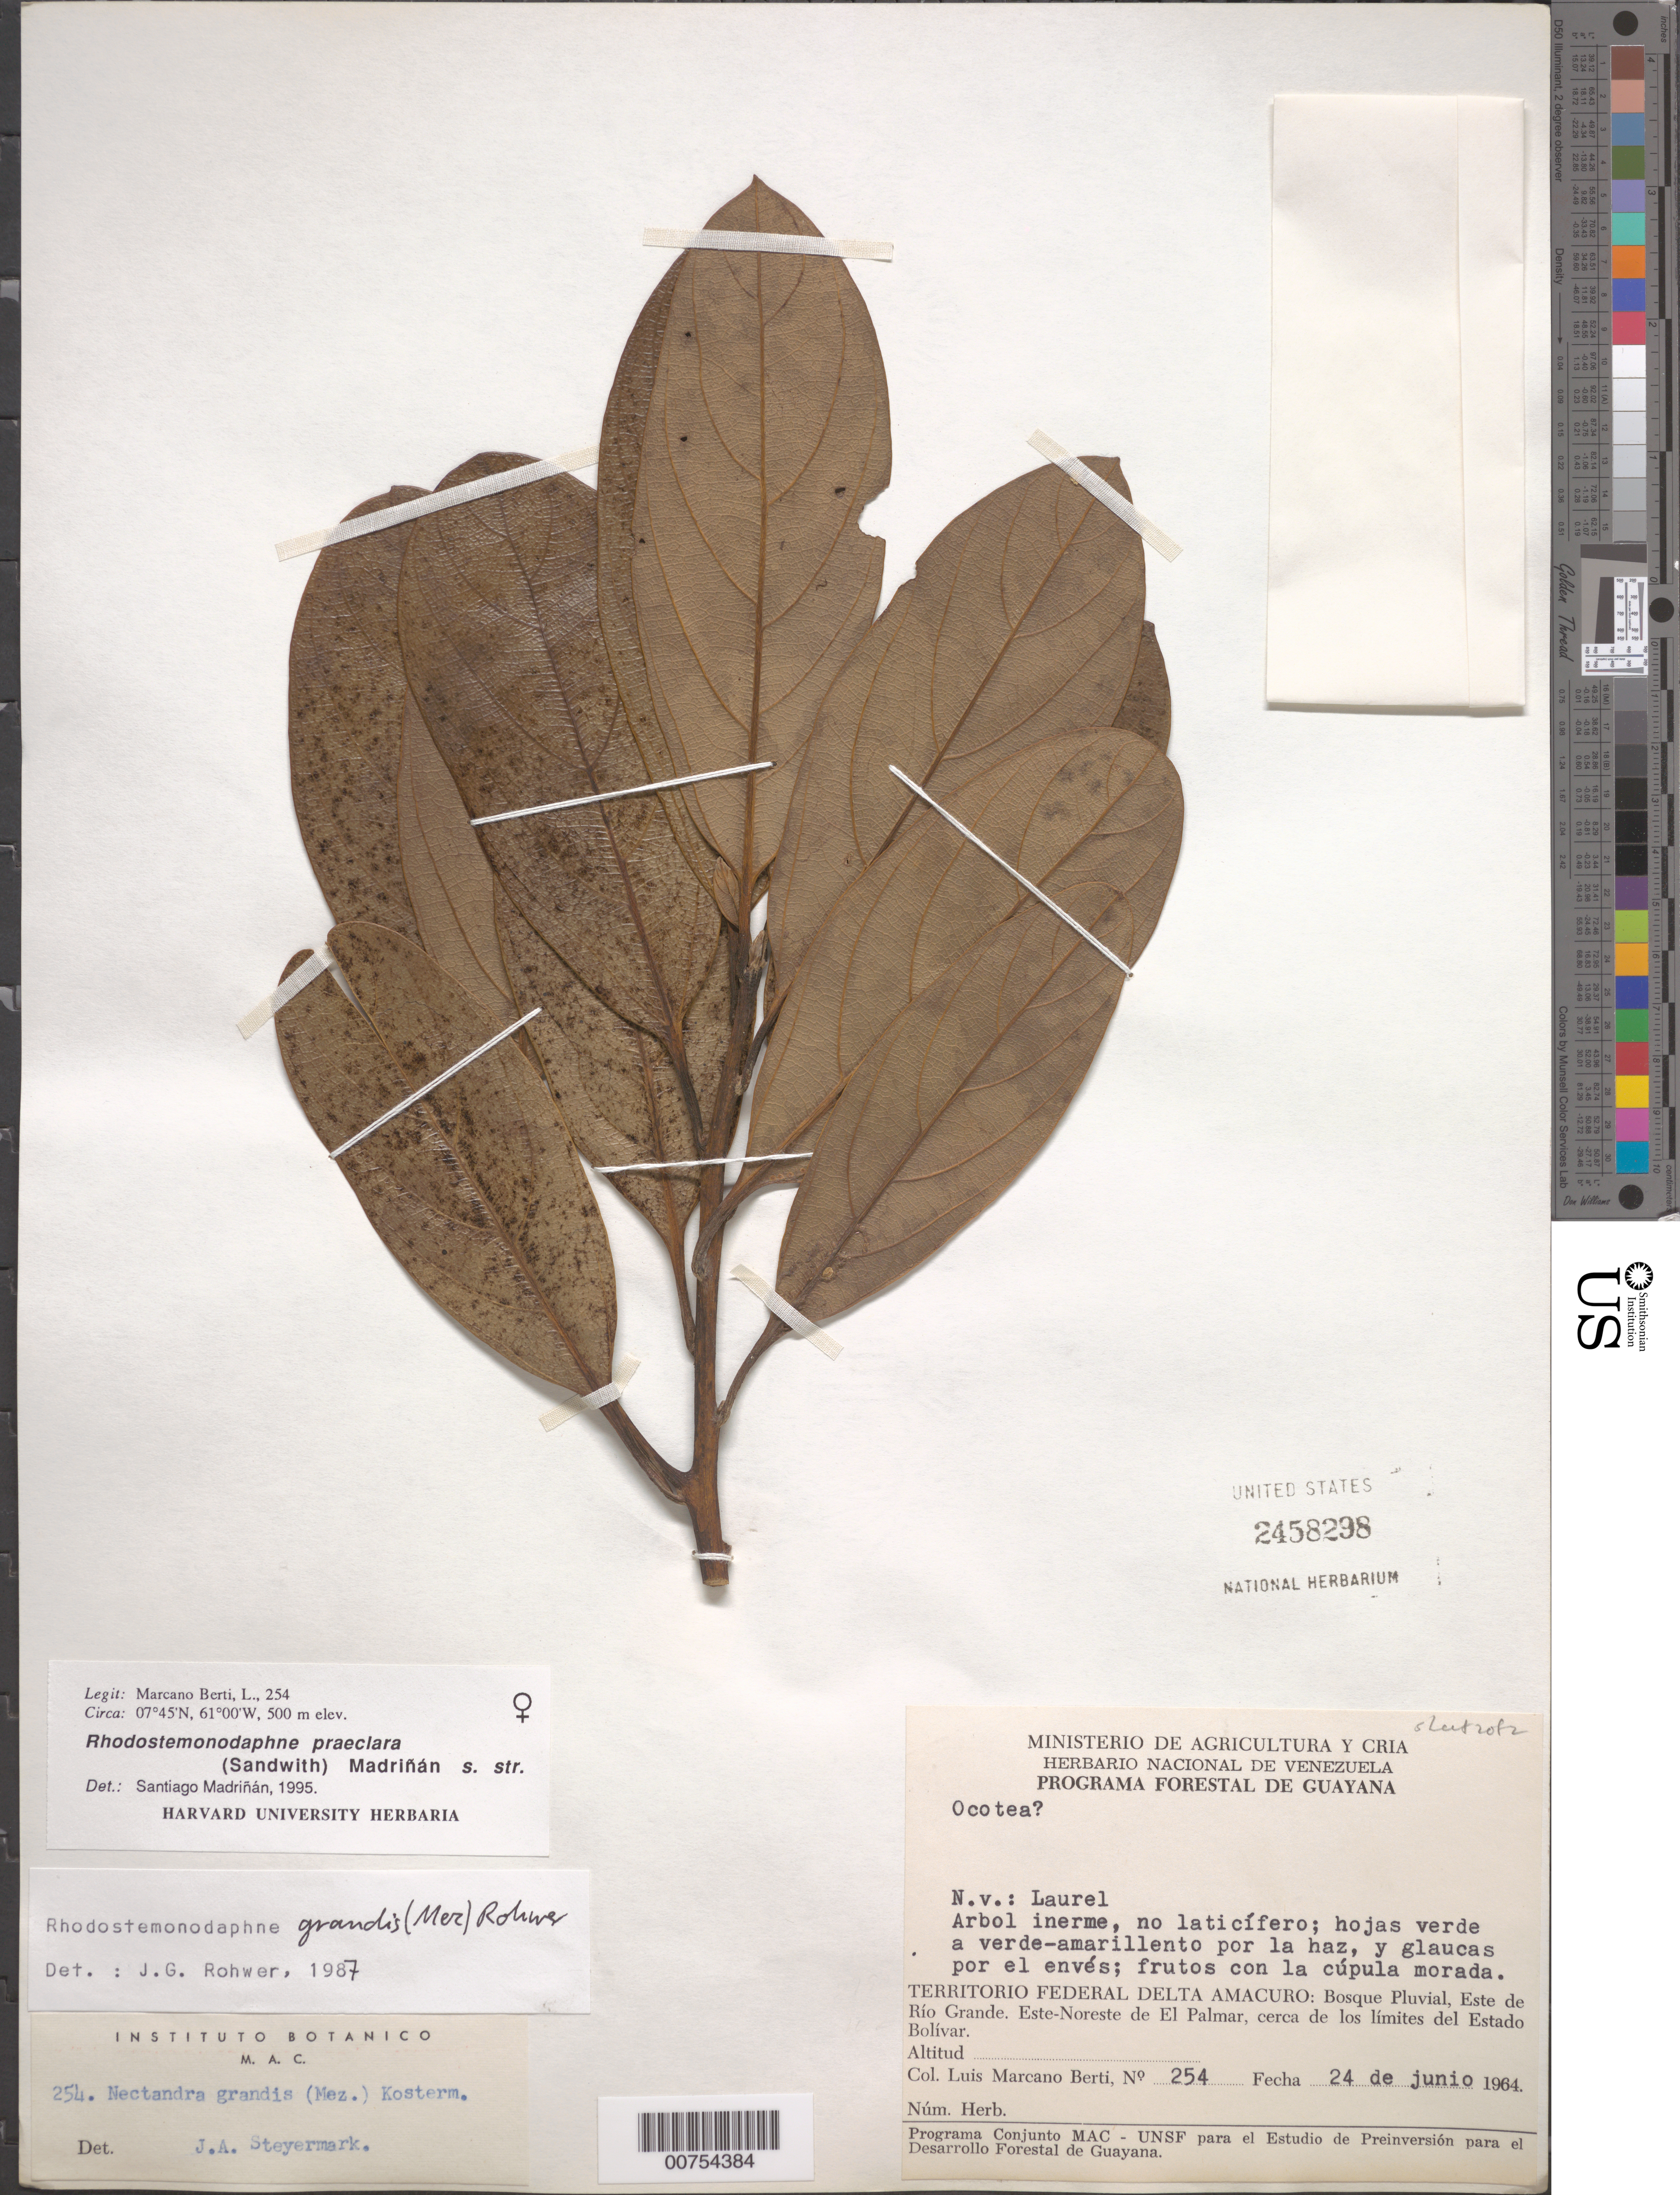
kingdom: Plantae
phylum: Tracheophyta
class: Magnoliopsida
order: Laurales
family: Lauraceae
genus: Rhodostemonodaphne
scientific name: Rhodostemonodaphne praeclara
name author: (Sandwith) Madriñán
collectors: L. Marcano-Berti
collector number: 254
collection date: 1964-06-24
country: Venezuela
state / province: Delta Amacuro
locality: Territorio Federal Delta Amacuro: Bosque Pluvial, Este de Río Grande. Este-Noreste de El Palmar, cerca de los límites del Estado Bolívar.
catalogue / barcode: US 2458298